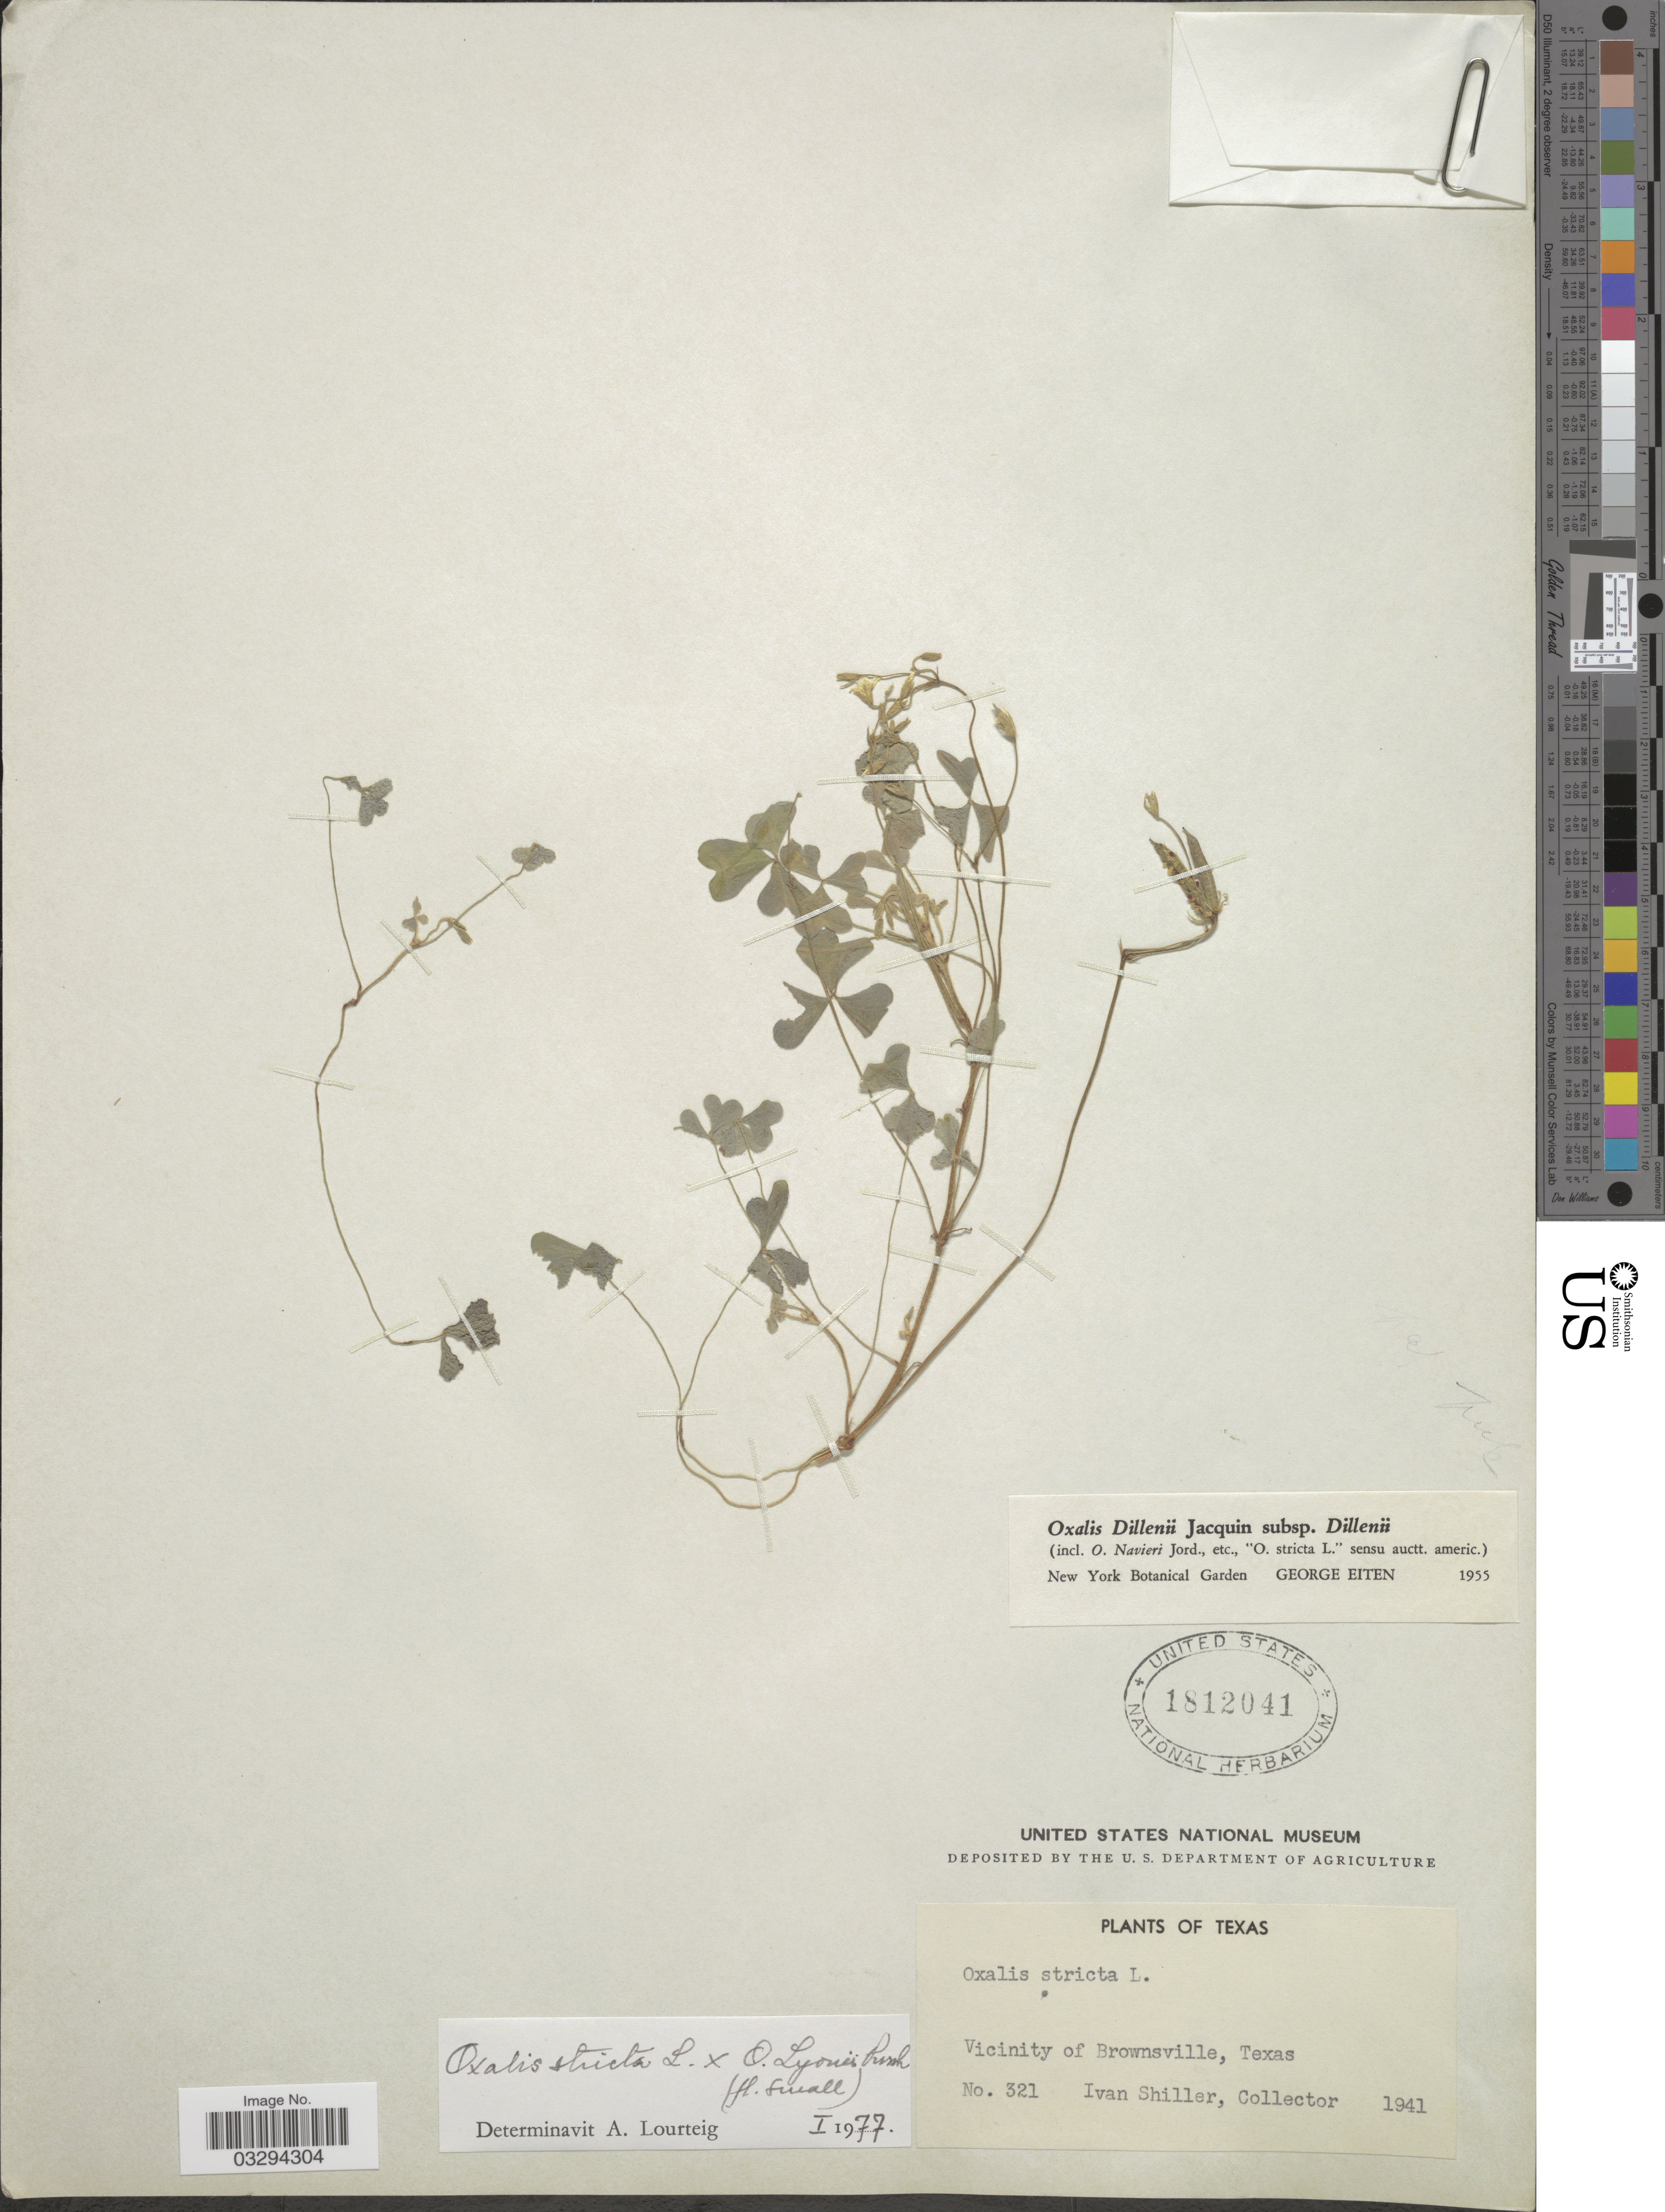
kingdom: Plantae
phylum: Tracheophyta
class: Magnoliopsida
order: Oxalidales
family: Oxalidaceae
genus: Oxalis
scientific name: Oxalis lyonii x O. stricta L.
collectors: I. Shiller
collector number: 321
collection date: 1941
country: United States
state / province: Texas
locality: Vicinity of Brownsville.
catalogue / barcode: US 1812041